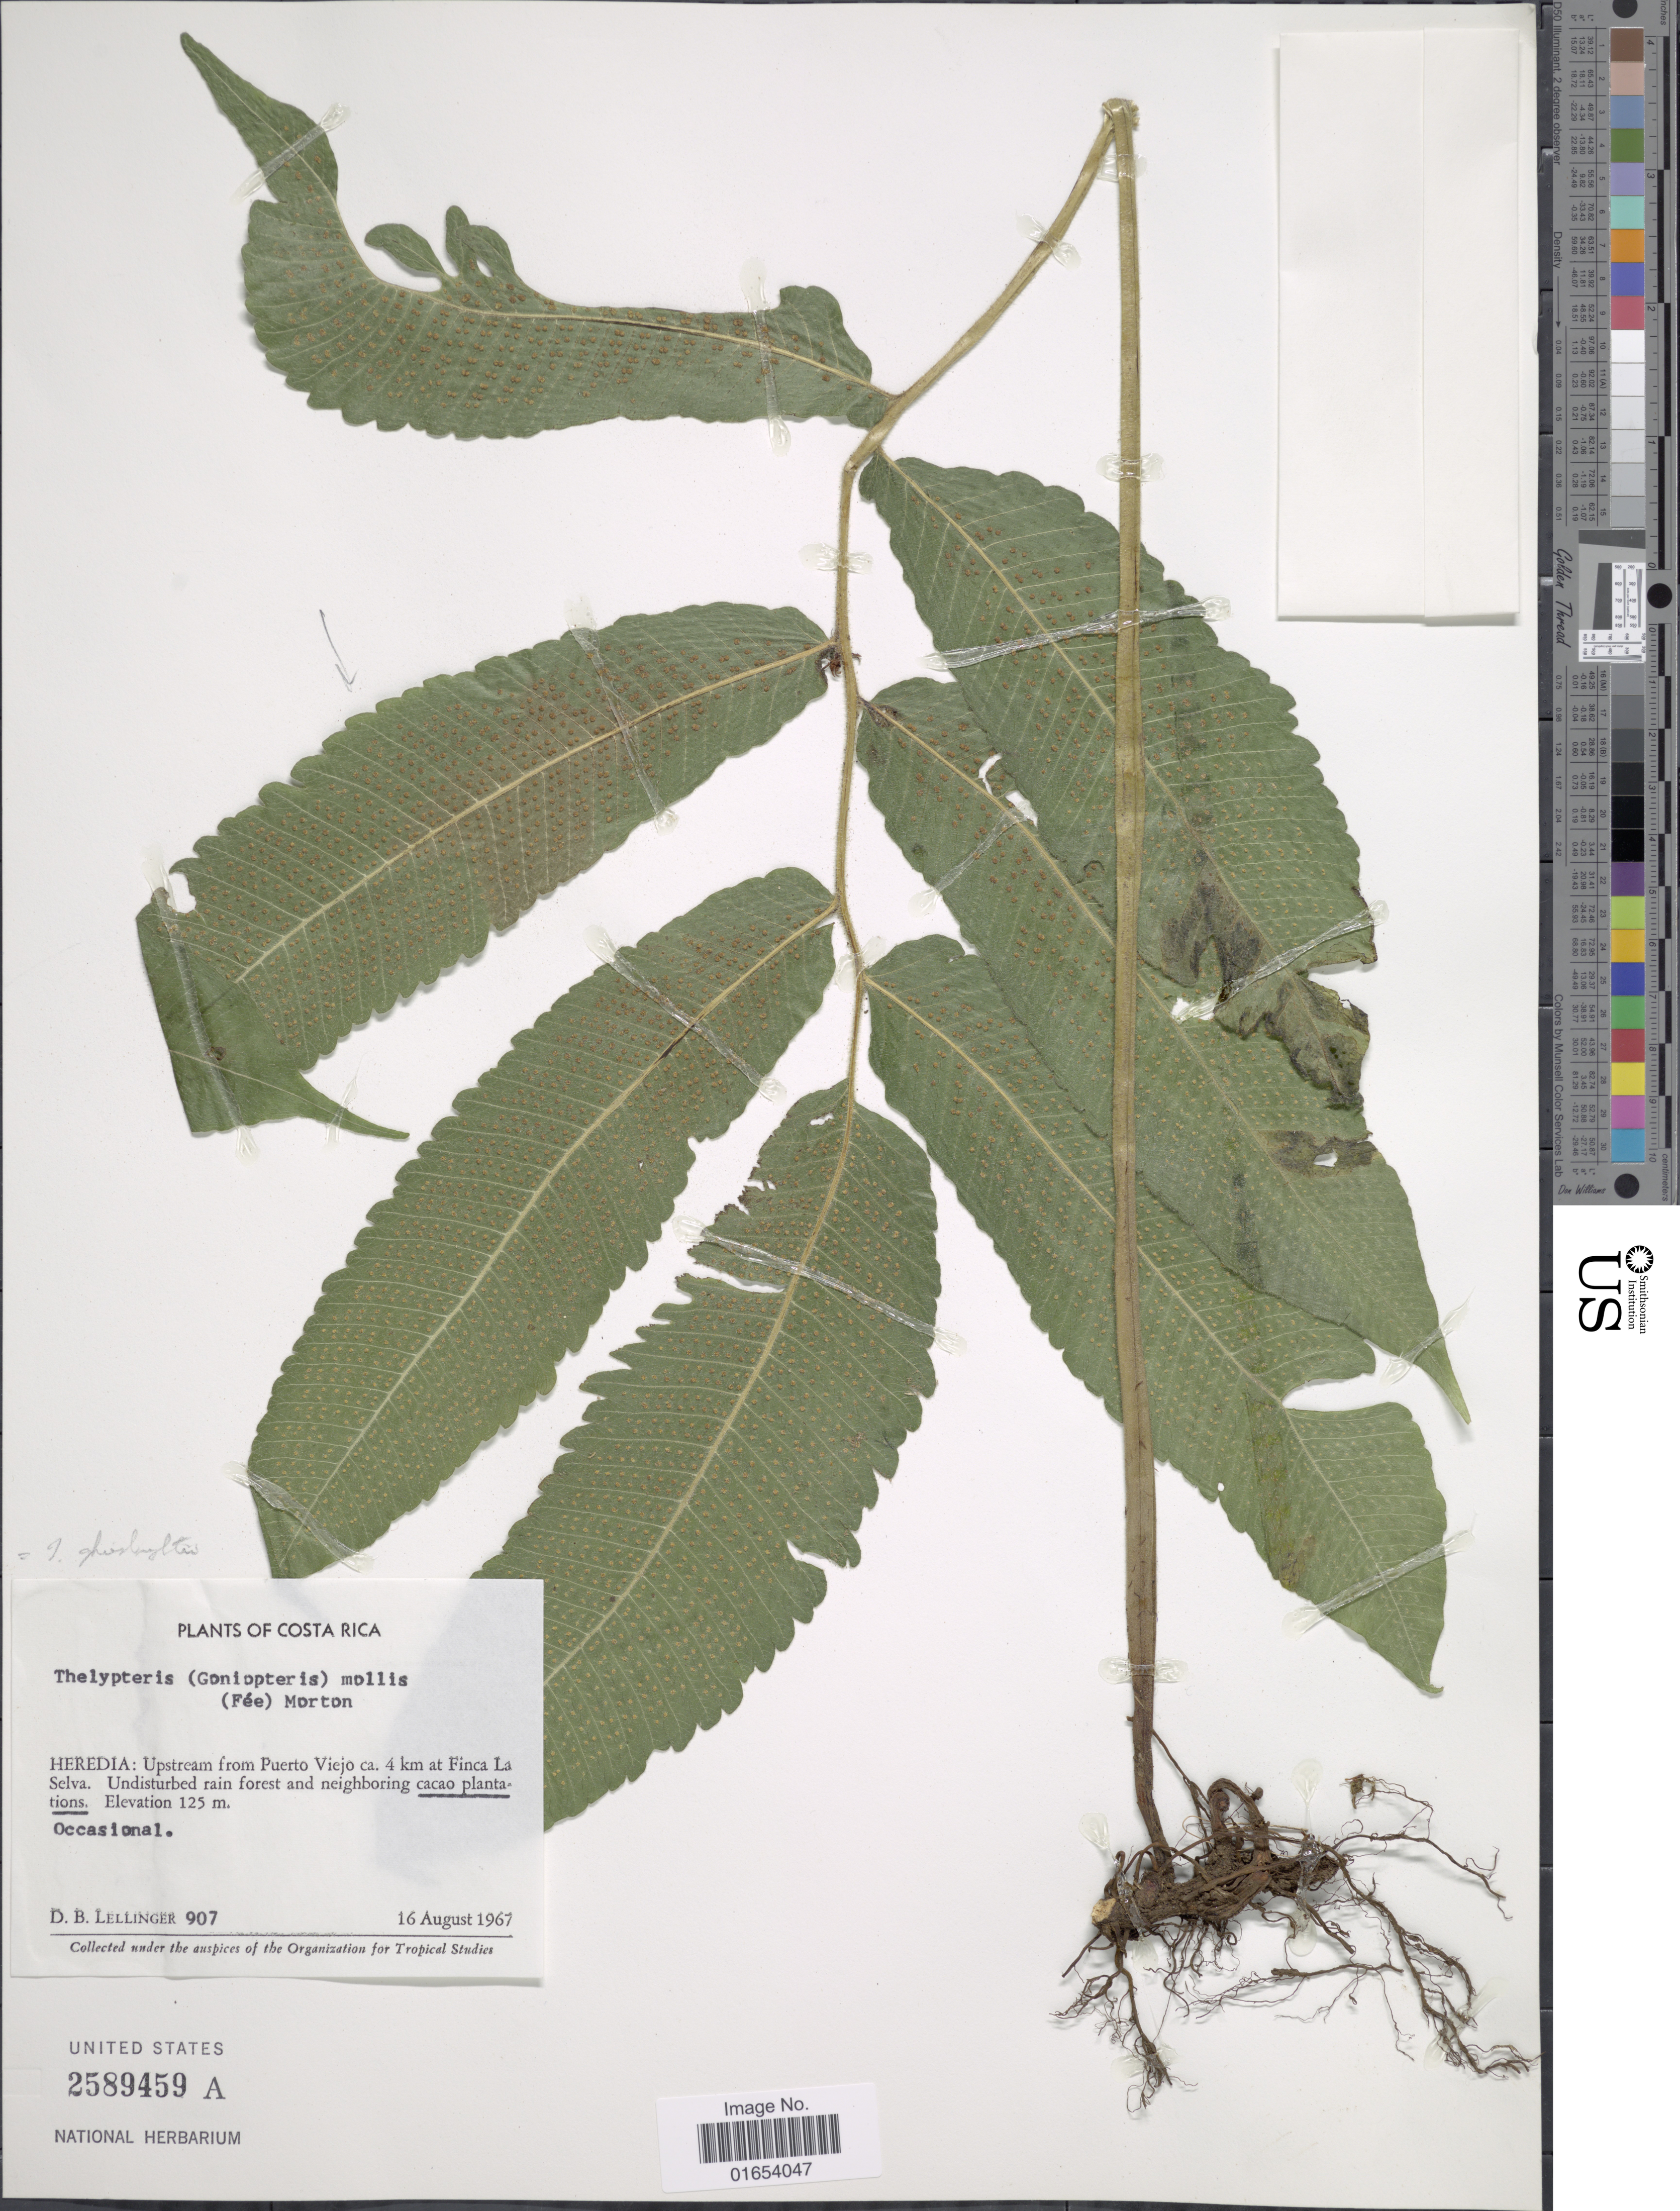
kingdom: Plantae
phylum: Tracheophyta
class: Polypodiopsida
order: Polypodiales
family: Thelypteridaceae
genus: Goniopteris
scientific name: Goniopteris ghiesbreghtii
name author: (Linden) J. Sm.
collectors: D. B. Lellinger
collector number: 907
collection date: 1967-08-16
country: Costa Rica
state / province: Heredia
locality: Heredia: upstream from Puerto Vieji, ca. 4 km at Finca La Selva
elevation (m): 125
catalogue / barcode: US 2589459A